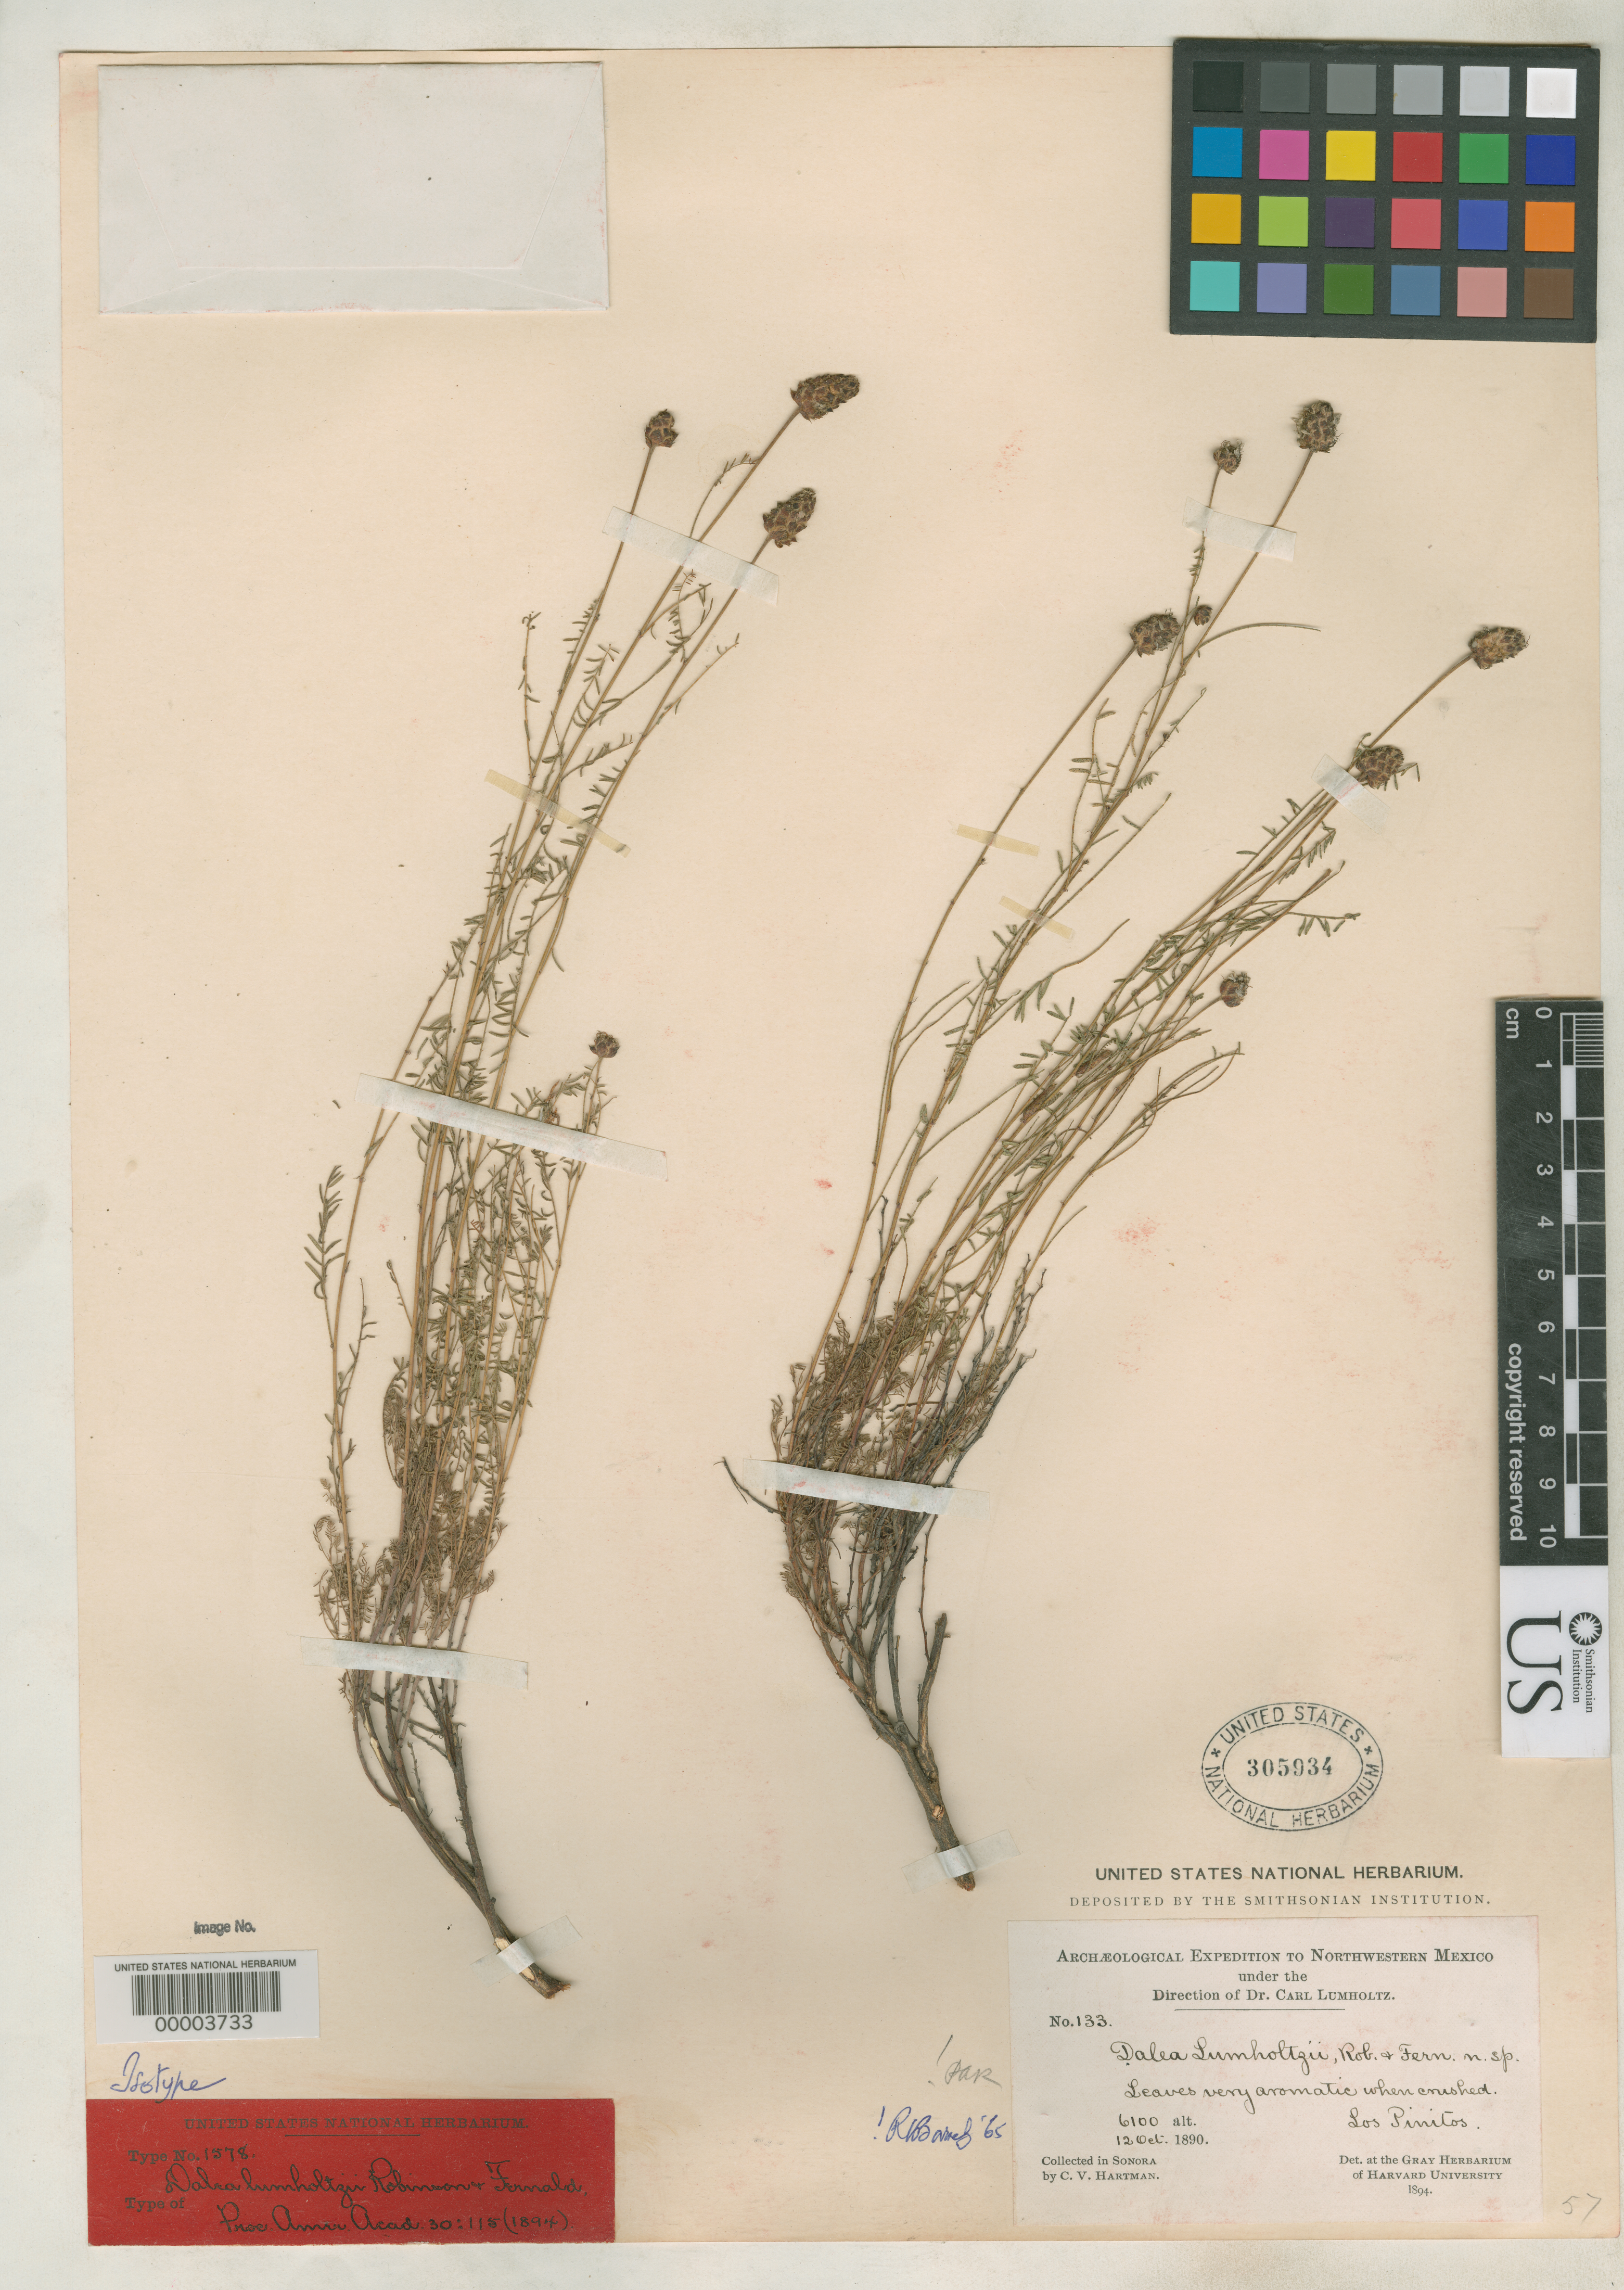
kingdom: Plantae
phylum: Tracheophyta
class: Magnoliopsida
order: Fabales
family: Fabaceae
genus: Dalea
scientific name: Dalea lumholtzii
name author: B.L. Rob. & Fernald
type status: Isotype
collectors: C. V. Hartman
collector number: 133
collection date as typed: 14 Oct 1890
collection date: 1890-10-14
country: Mexico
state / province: Sonora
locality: Las Pinitos; alt. 6100 ft.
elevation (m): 1859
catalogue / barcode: US 305934